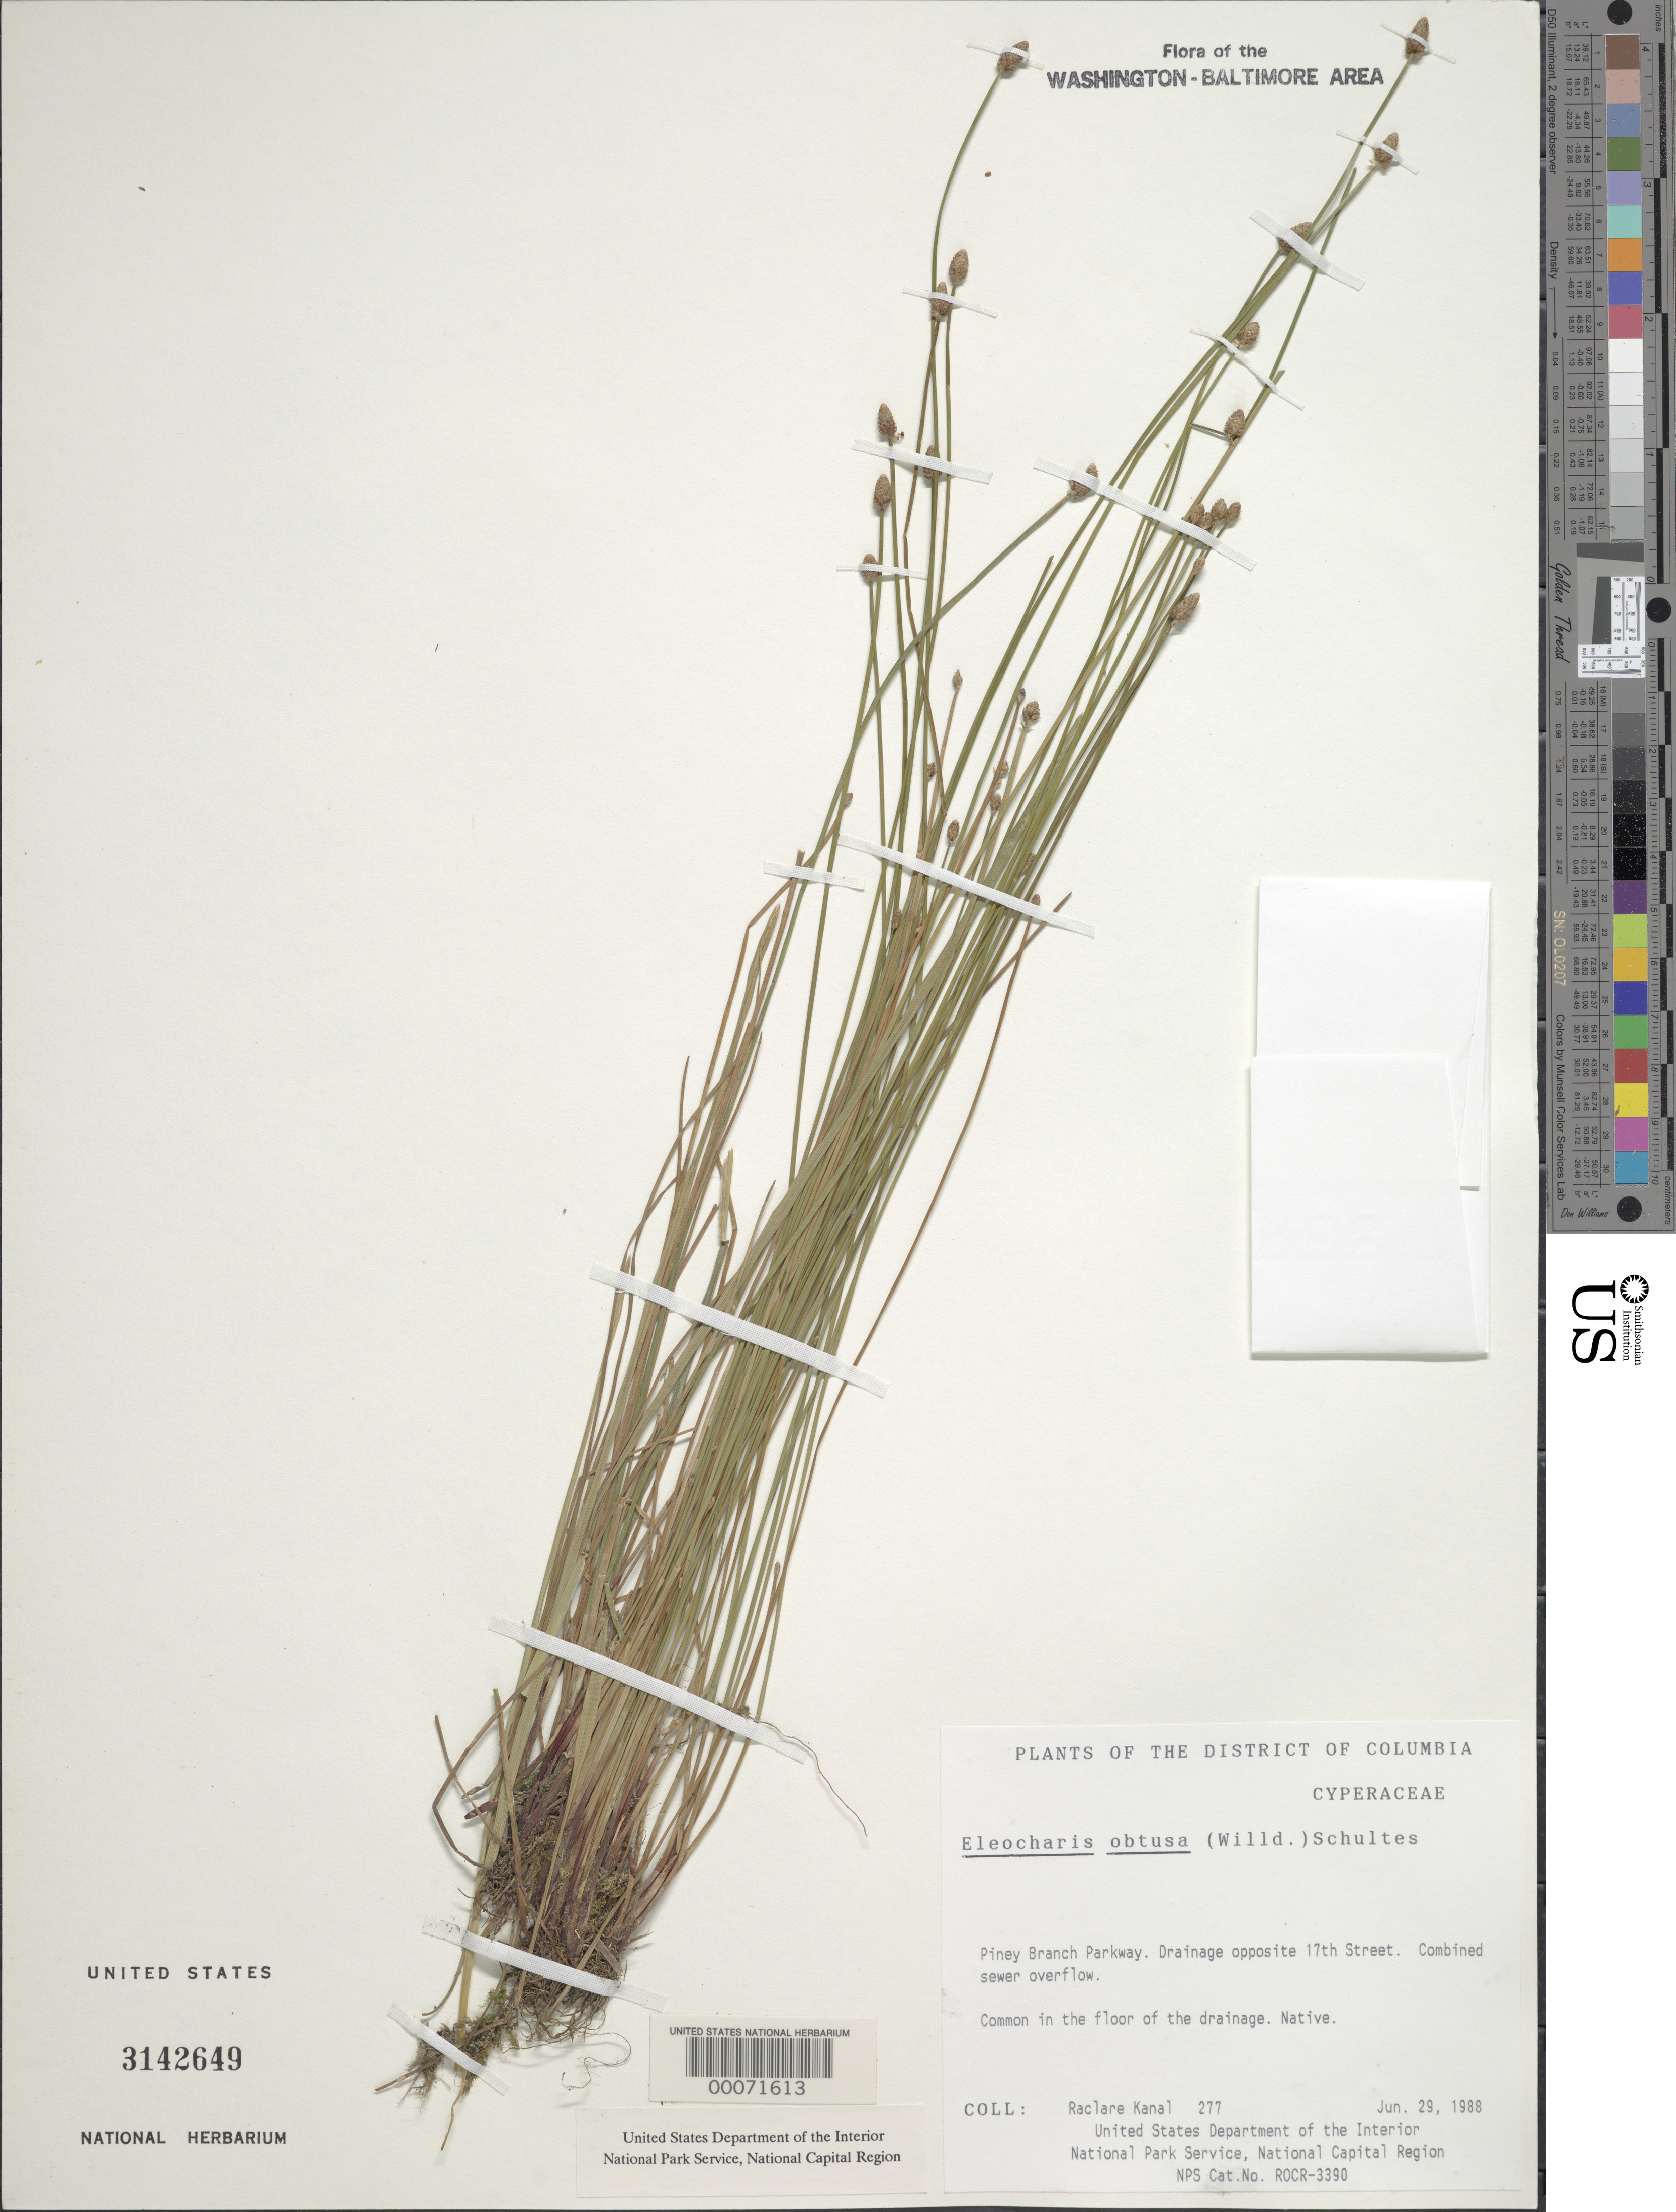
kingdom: Plantae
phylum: Tracheophyta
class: Liliopsida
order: Poales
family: Cyperaceae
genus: Eleocharis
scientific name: Eleocharis obtusa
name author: (Willd.) Schult.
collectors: R. Kanal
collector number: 277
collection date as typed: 29 Jun 1988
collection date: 1988-06-29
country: United States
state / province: District of Columbia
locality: Piney Branch Parkway, opp. 17th Street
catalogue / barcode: US 3142649